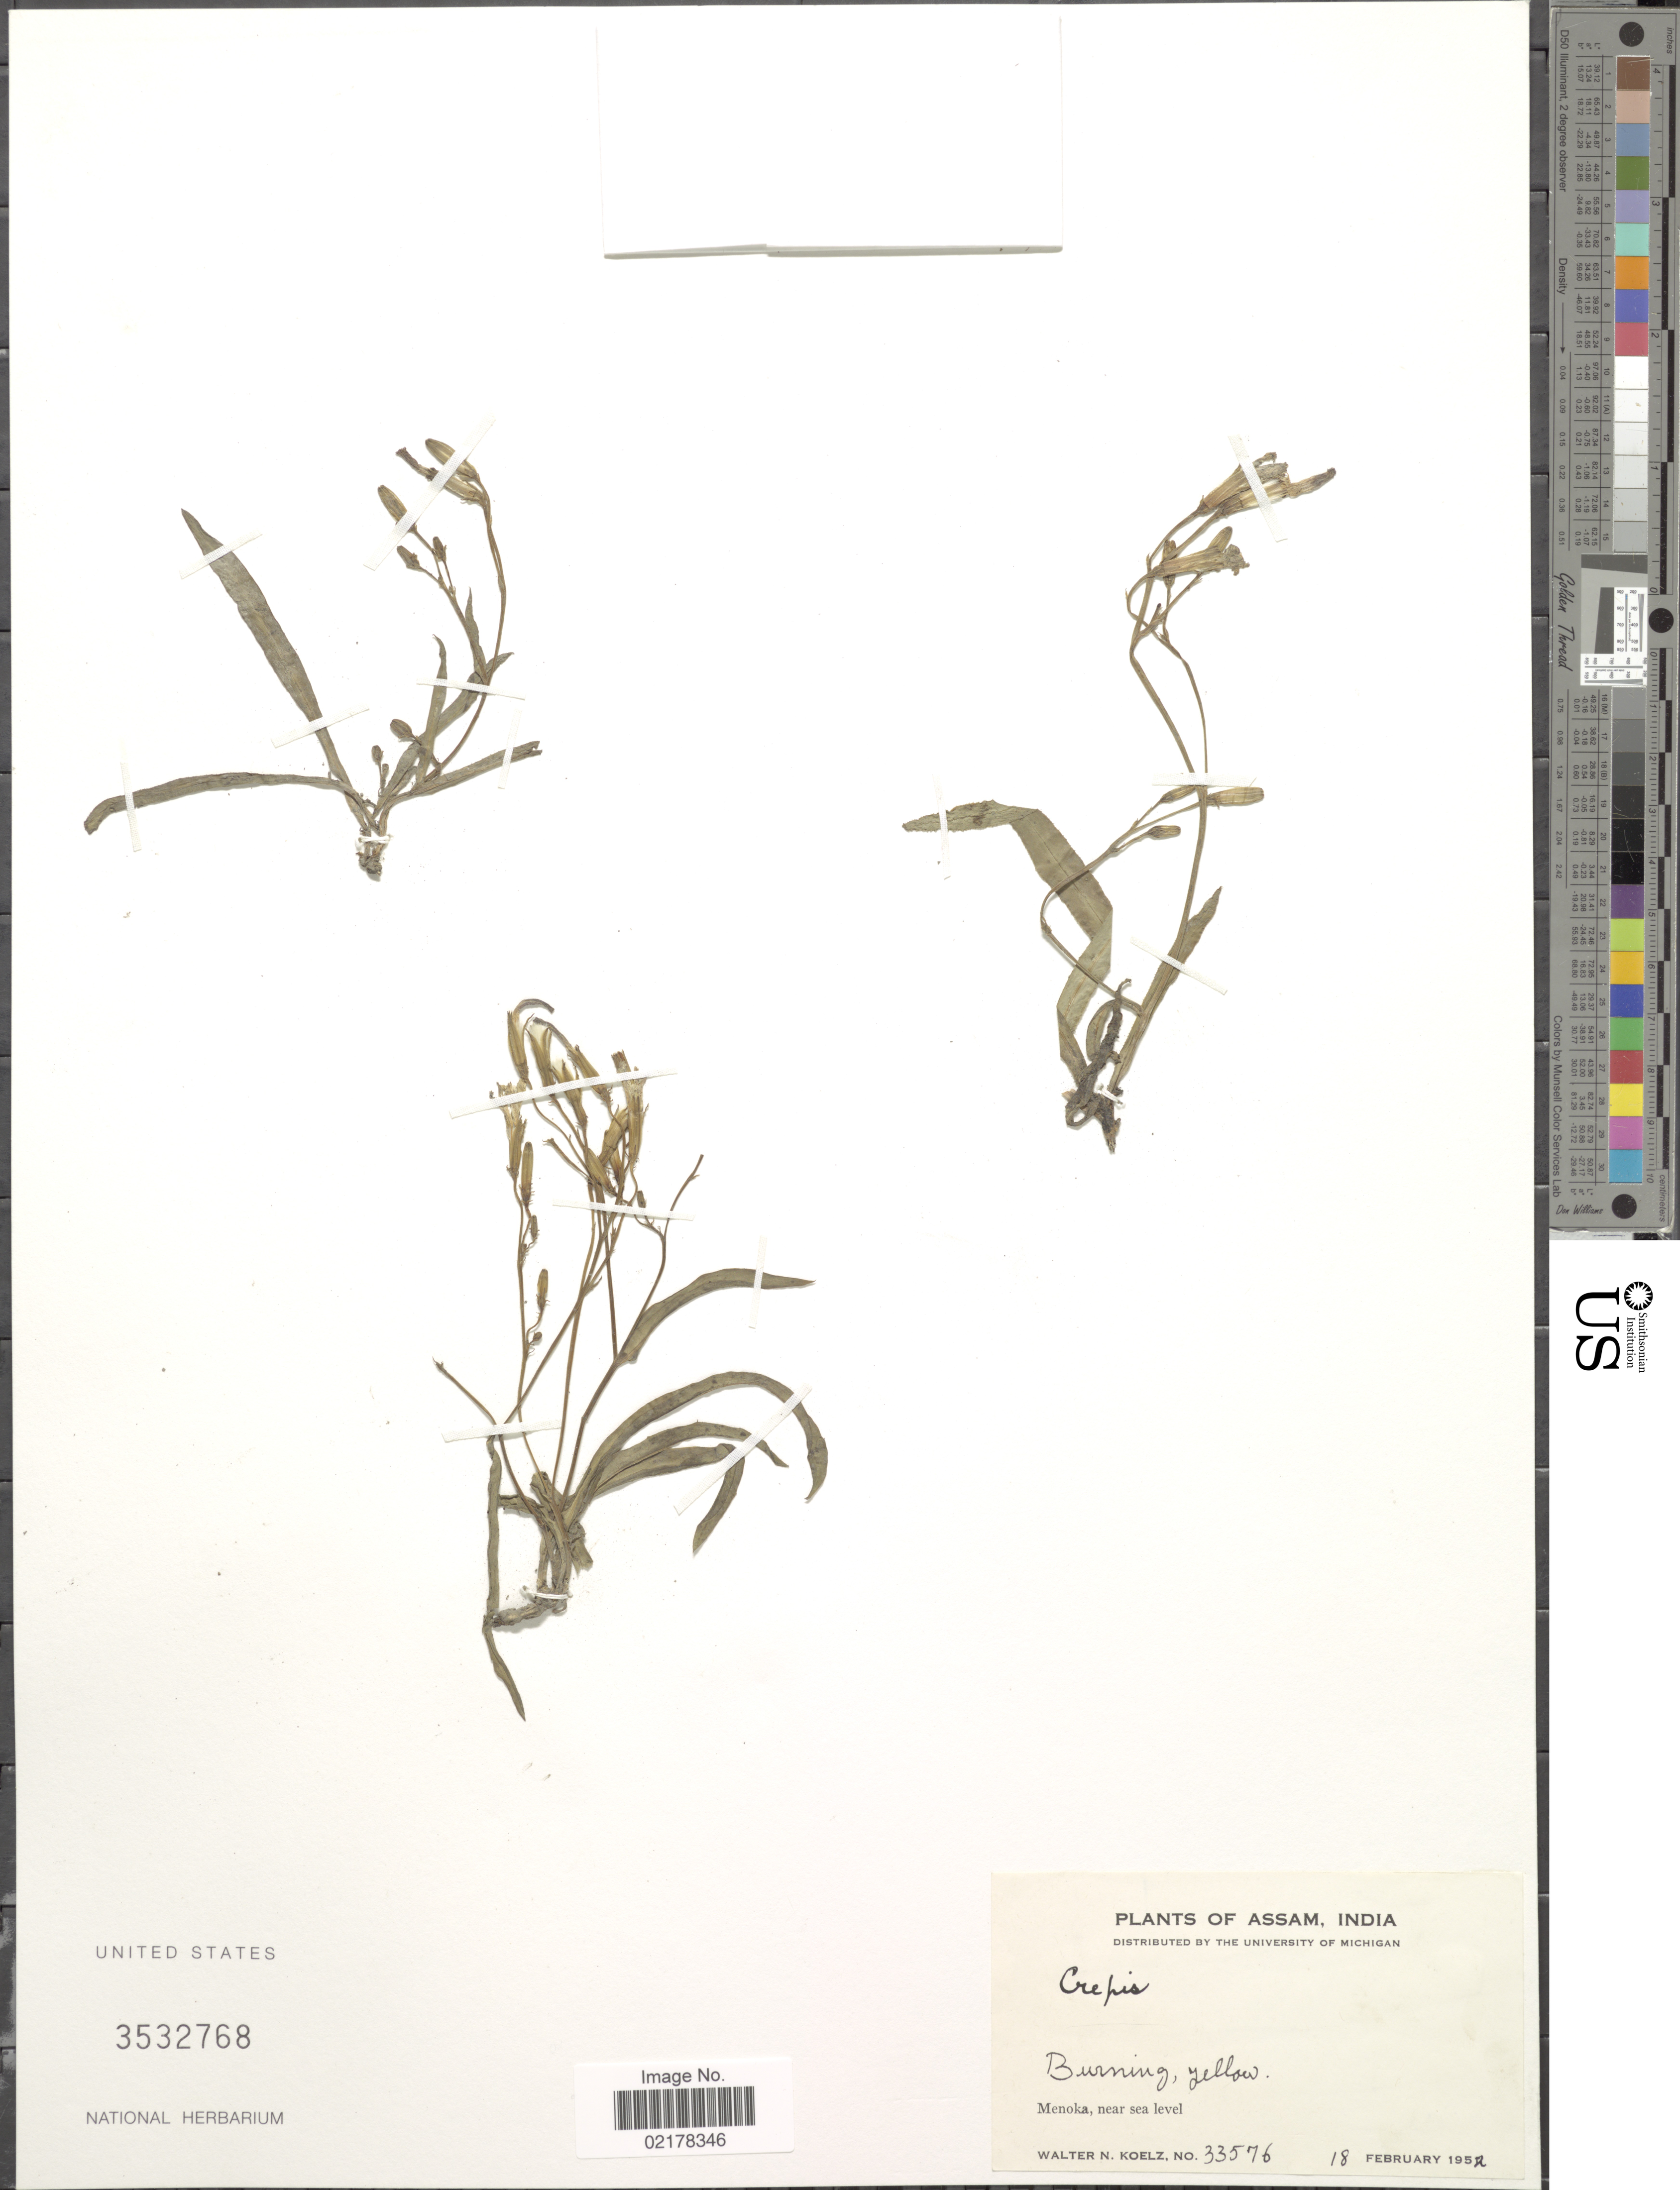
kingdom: Plantae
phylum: Tracheophyta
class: Magnoliopsida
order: Asterales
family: Asteraceae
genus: Crepis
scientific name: Crepis sp.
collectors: W. N. Koelz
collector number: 33576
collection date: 1952-02-18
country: India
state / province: Assam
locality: Assam, Menoka,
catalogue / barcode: US 3532768